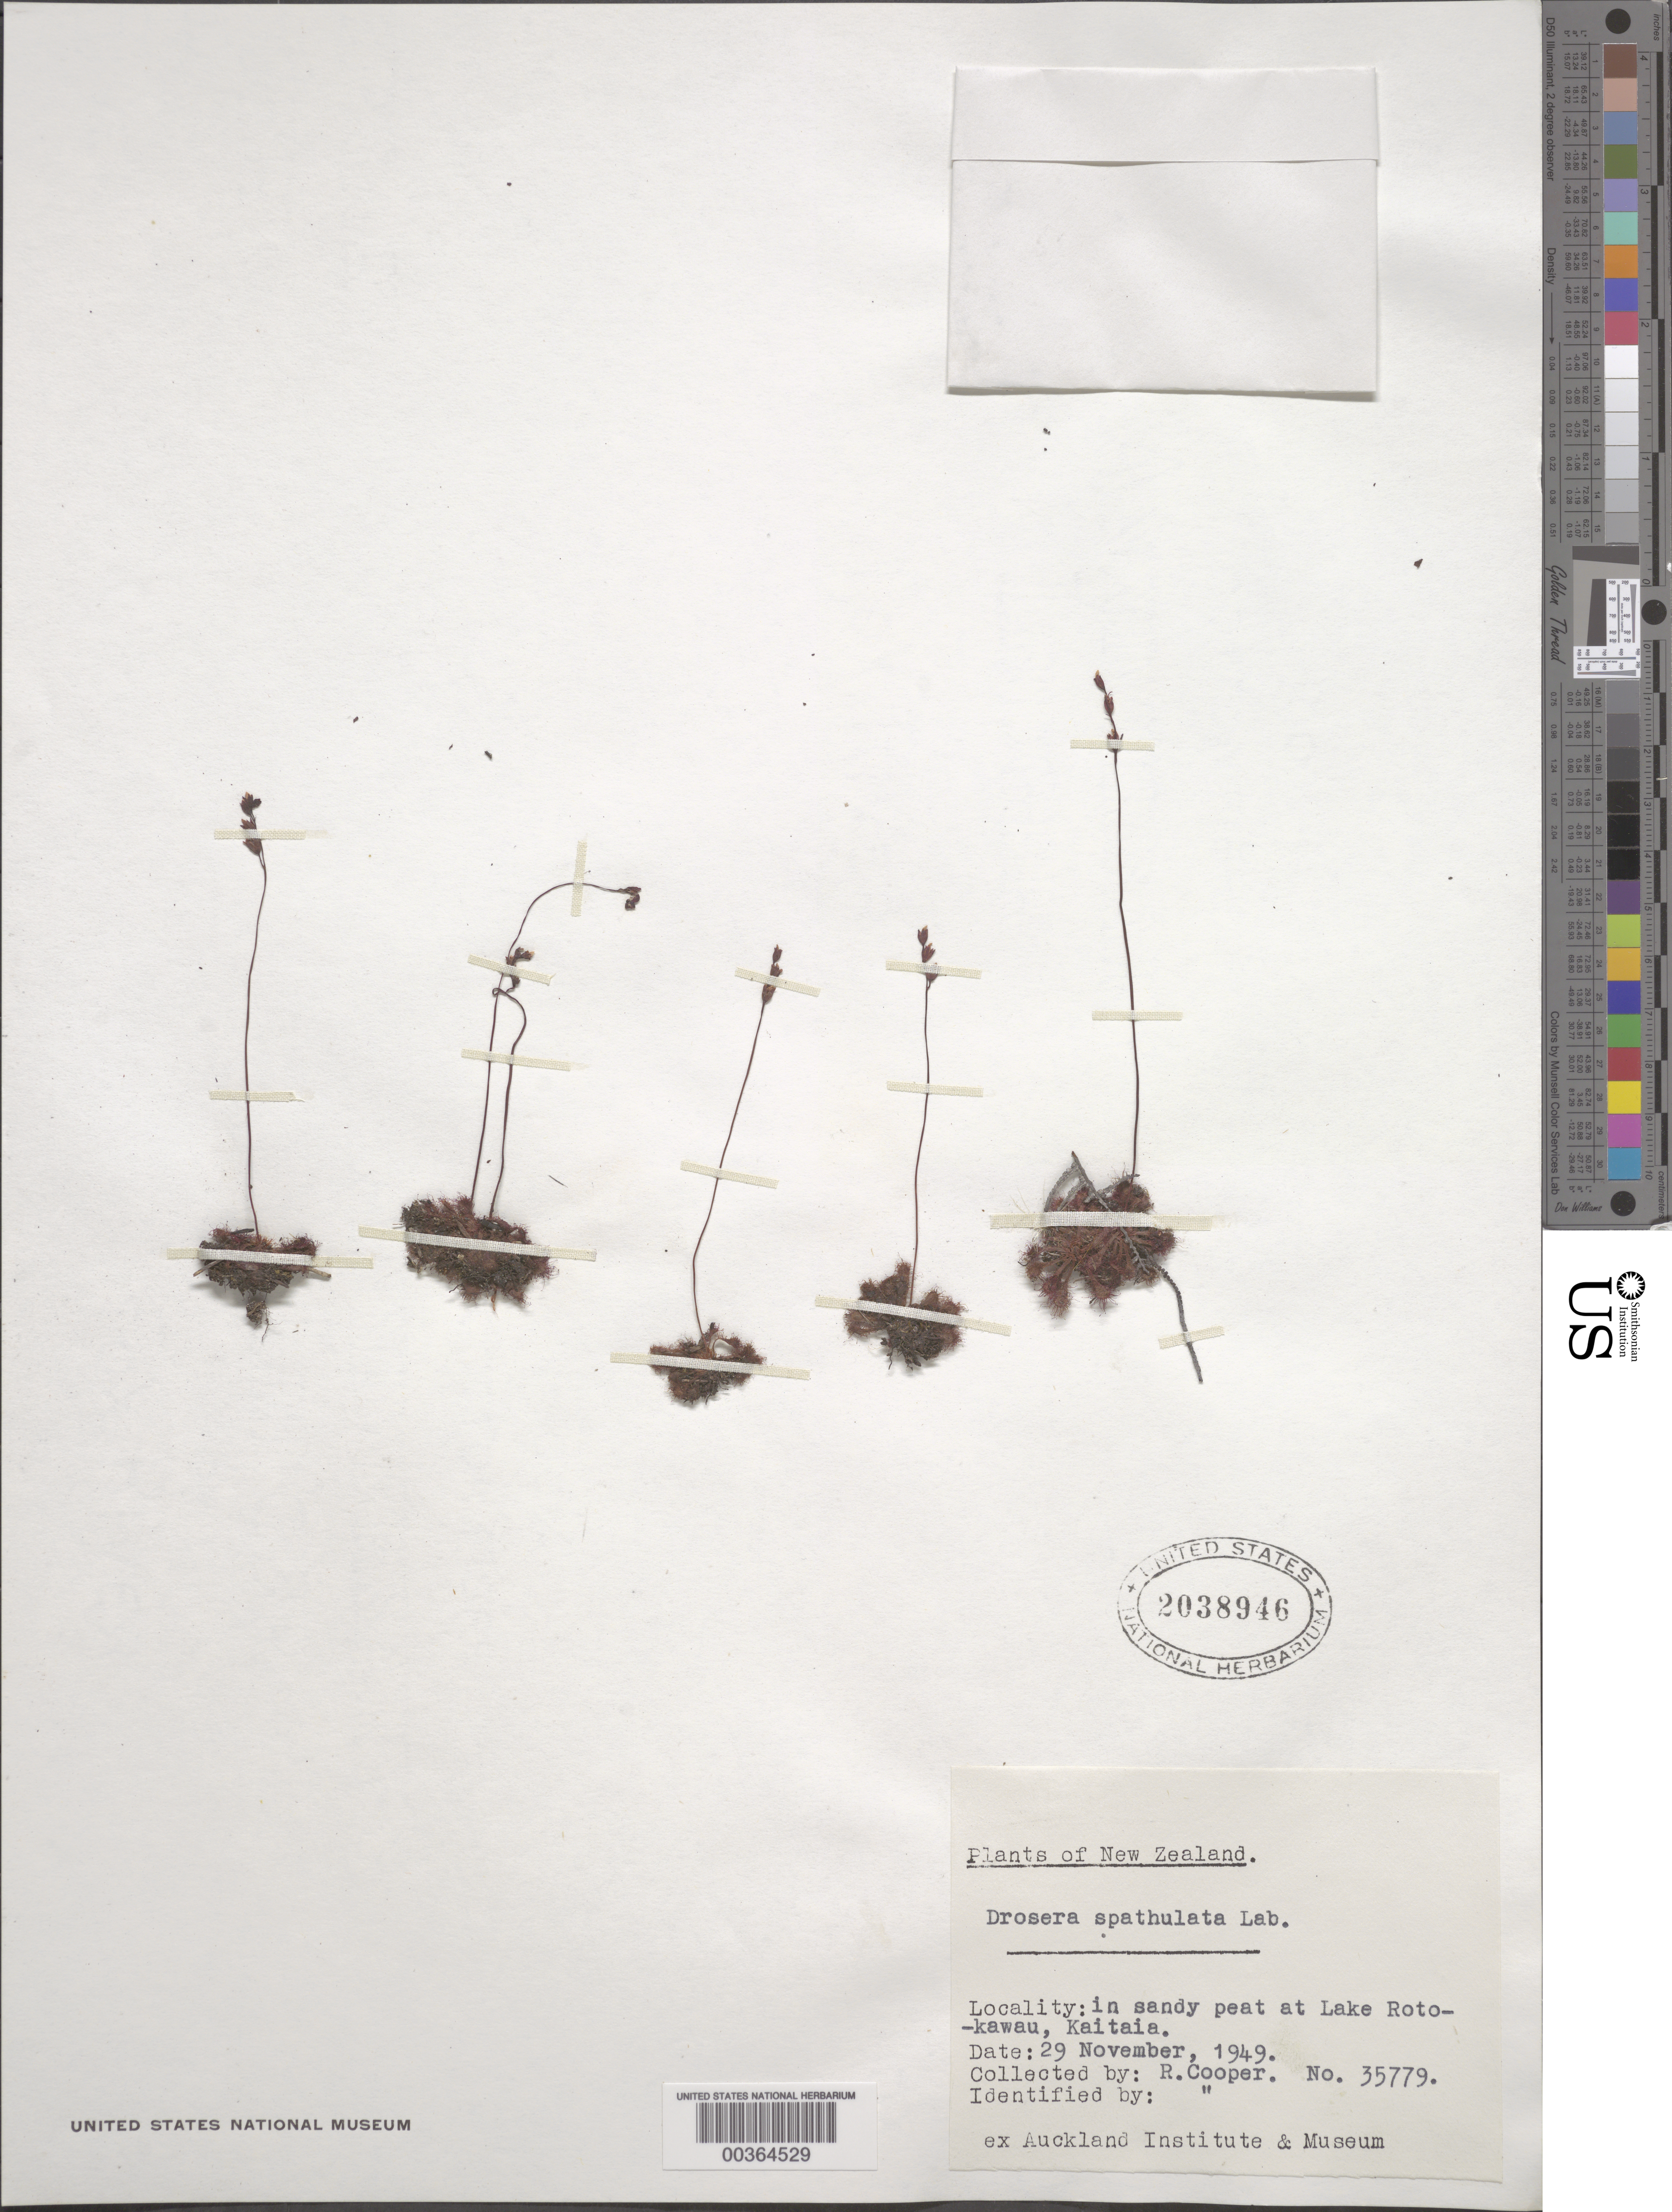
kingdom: Plantae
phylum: Tracheophyta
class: Magnoliopsida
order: Caryophyllales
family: Droseraceae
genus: Drosera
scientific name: Drosera spathulata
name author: Labill.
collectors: R. Cooper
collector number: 35779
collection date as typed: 29 Nov 1949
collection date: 1949-11-29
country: New Zealand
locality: Lake rotokawau, kaitaia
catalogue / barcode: US 2038946